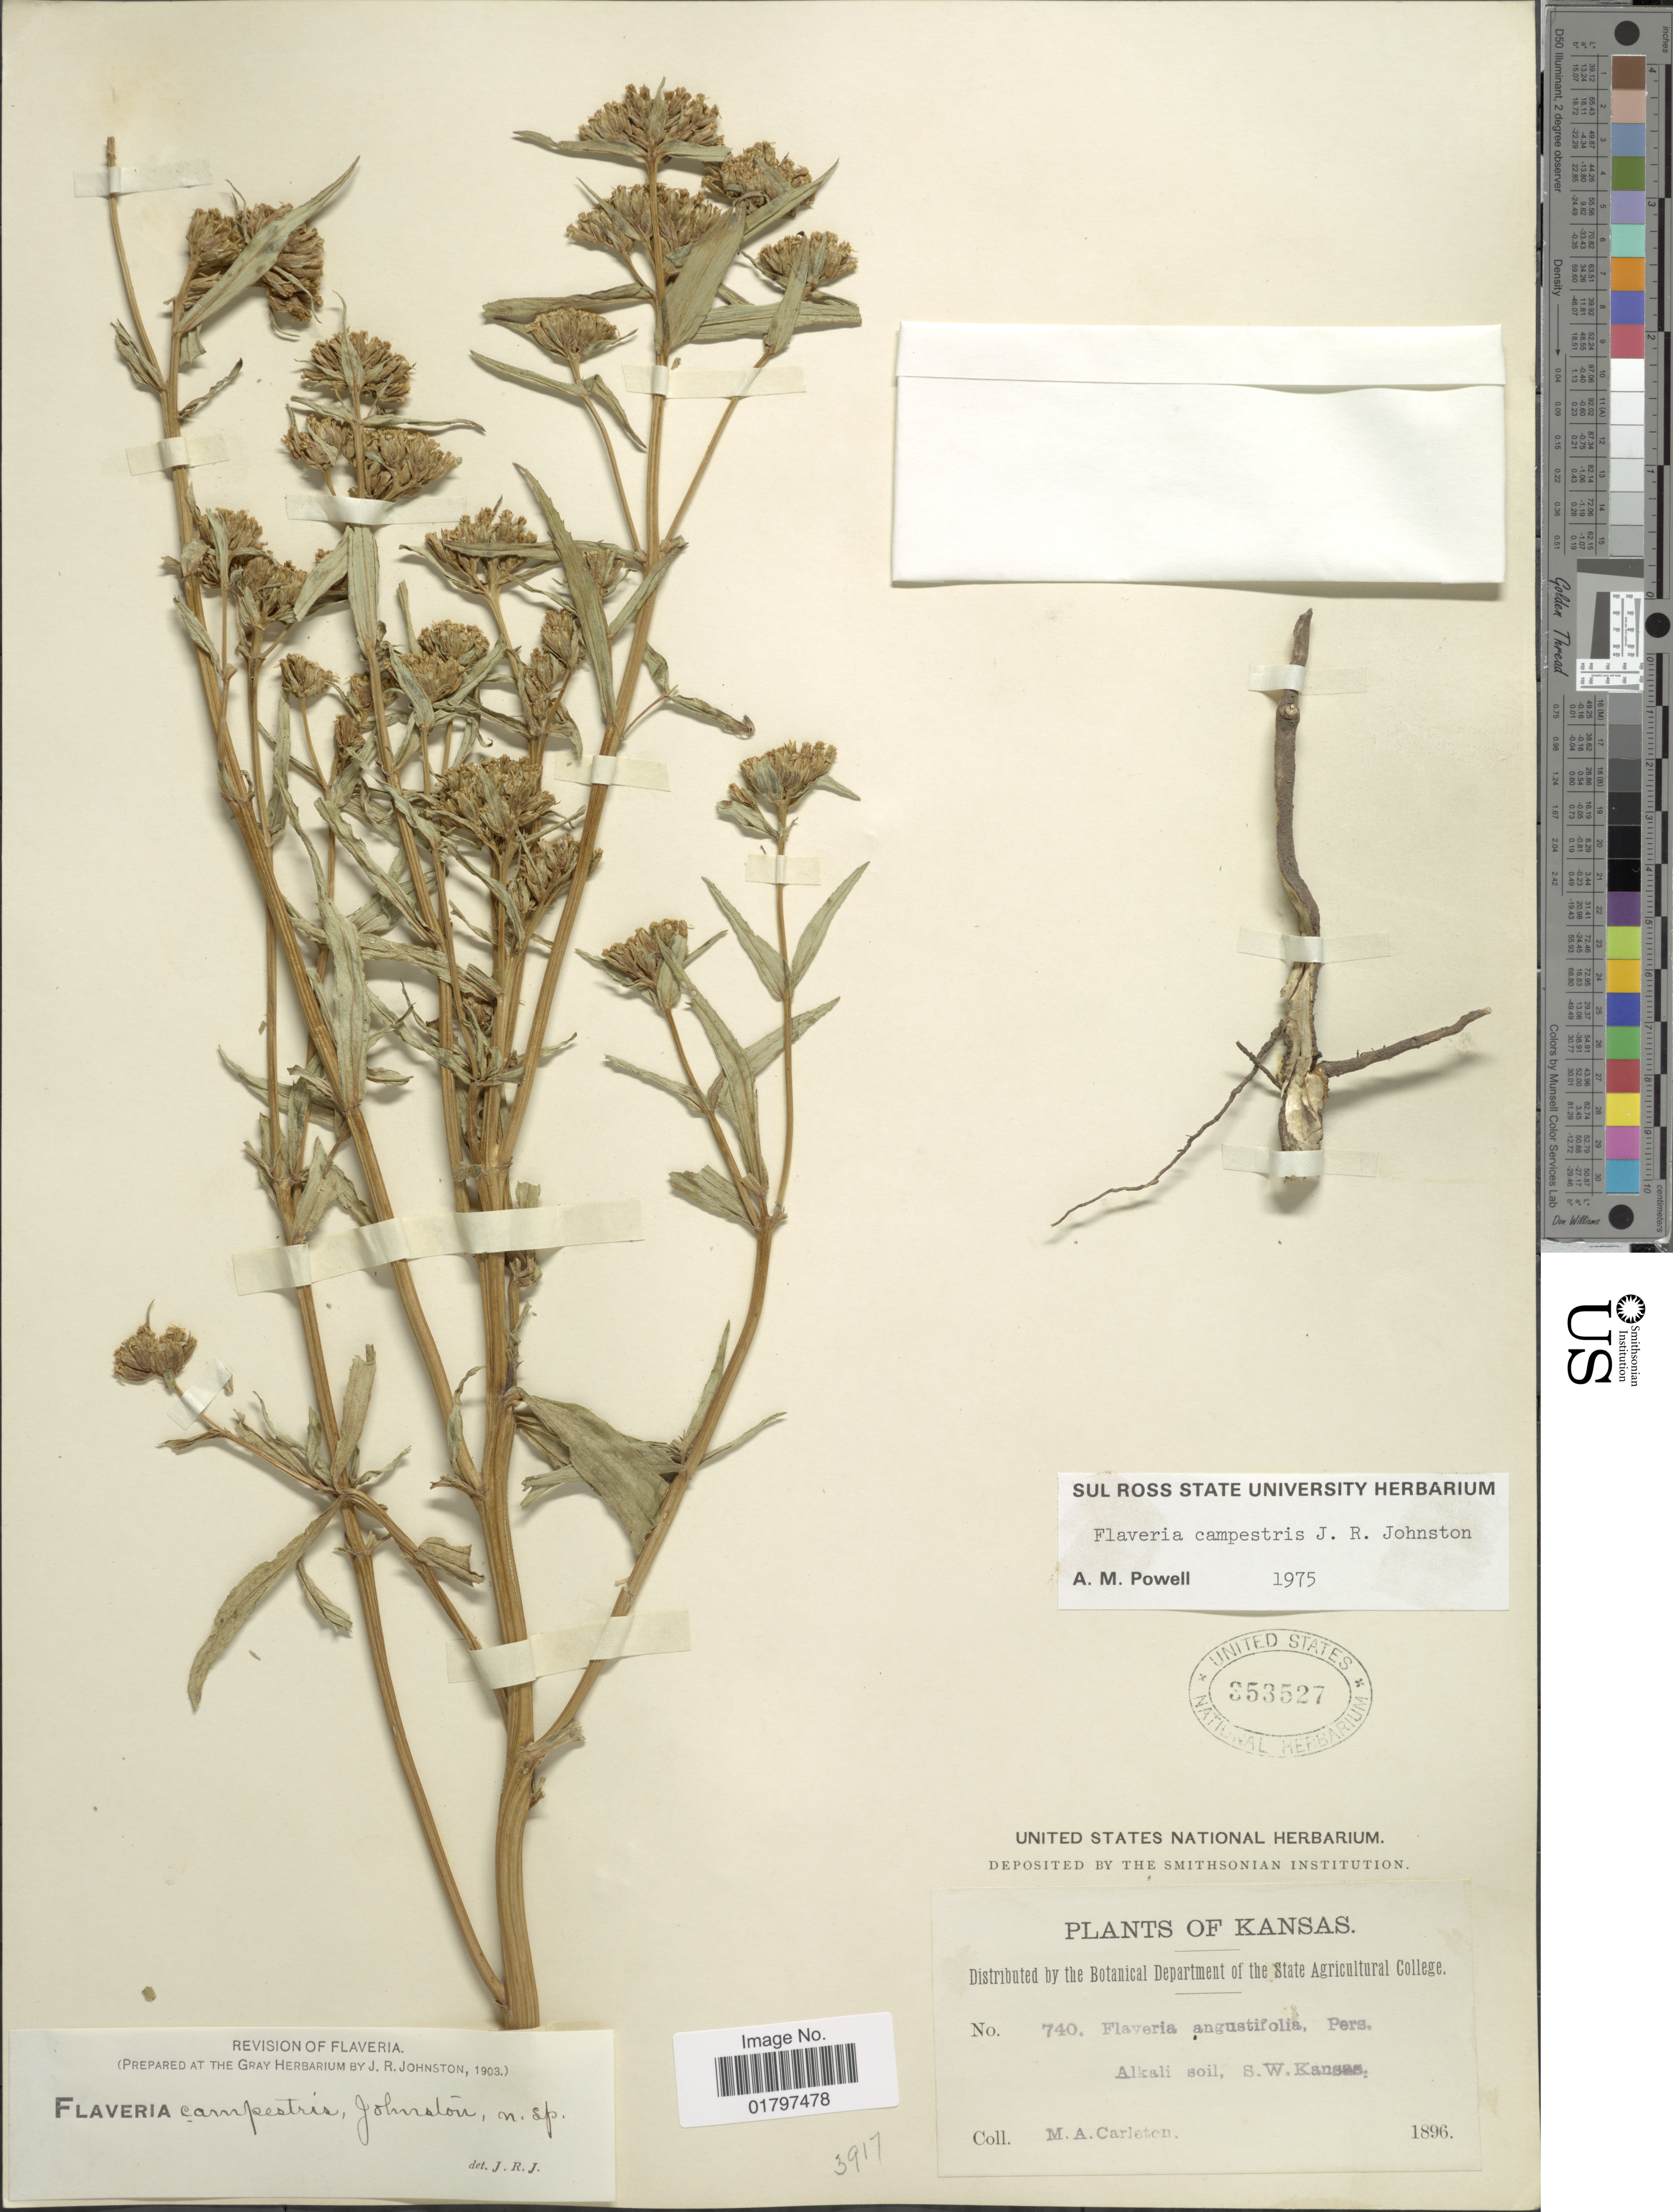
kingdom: Plantae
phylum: Tracheophyta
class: Magnoliopsida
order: Asterales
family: Asteraceae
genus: Flaveria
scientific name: Flaveria campestris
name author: J.R. Johnst.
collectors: M. A. Carleton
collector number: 740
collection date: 1896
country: United States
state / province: Kansas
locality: Alkali soil, S.W. Kansas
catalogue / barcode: US 353527